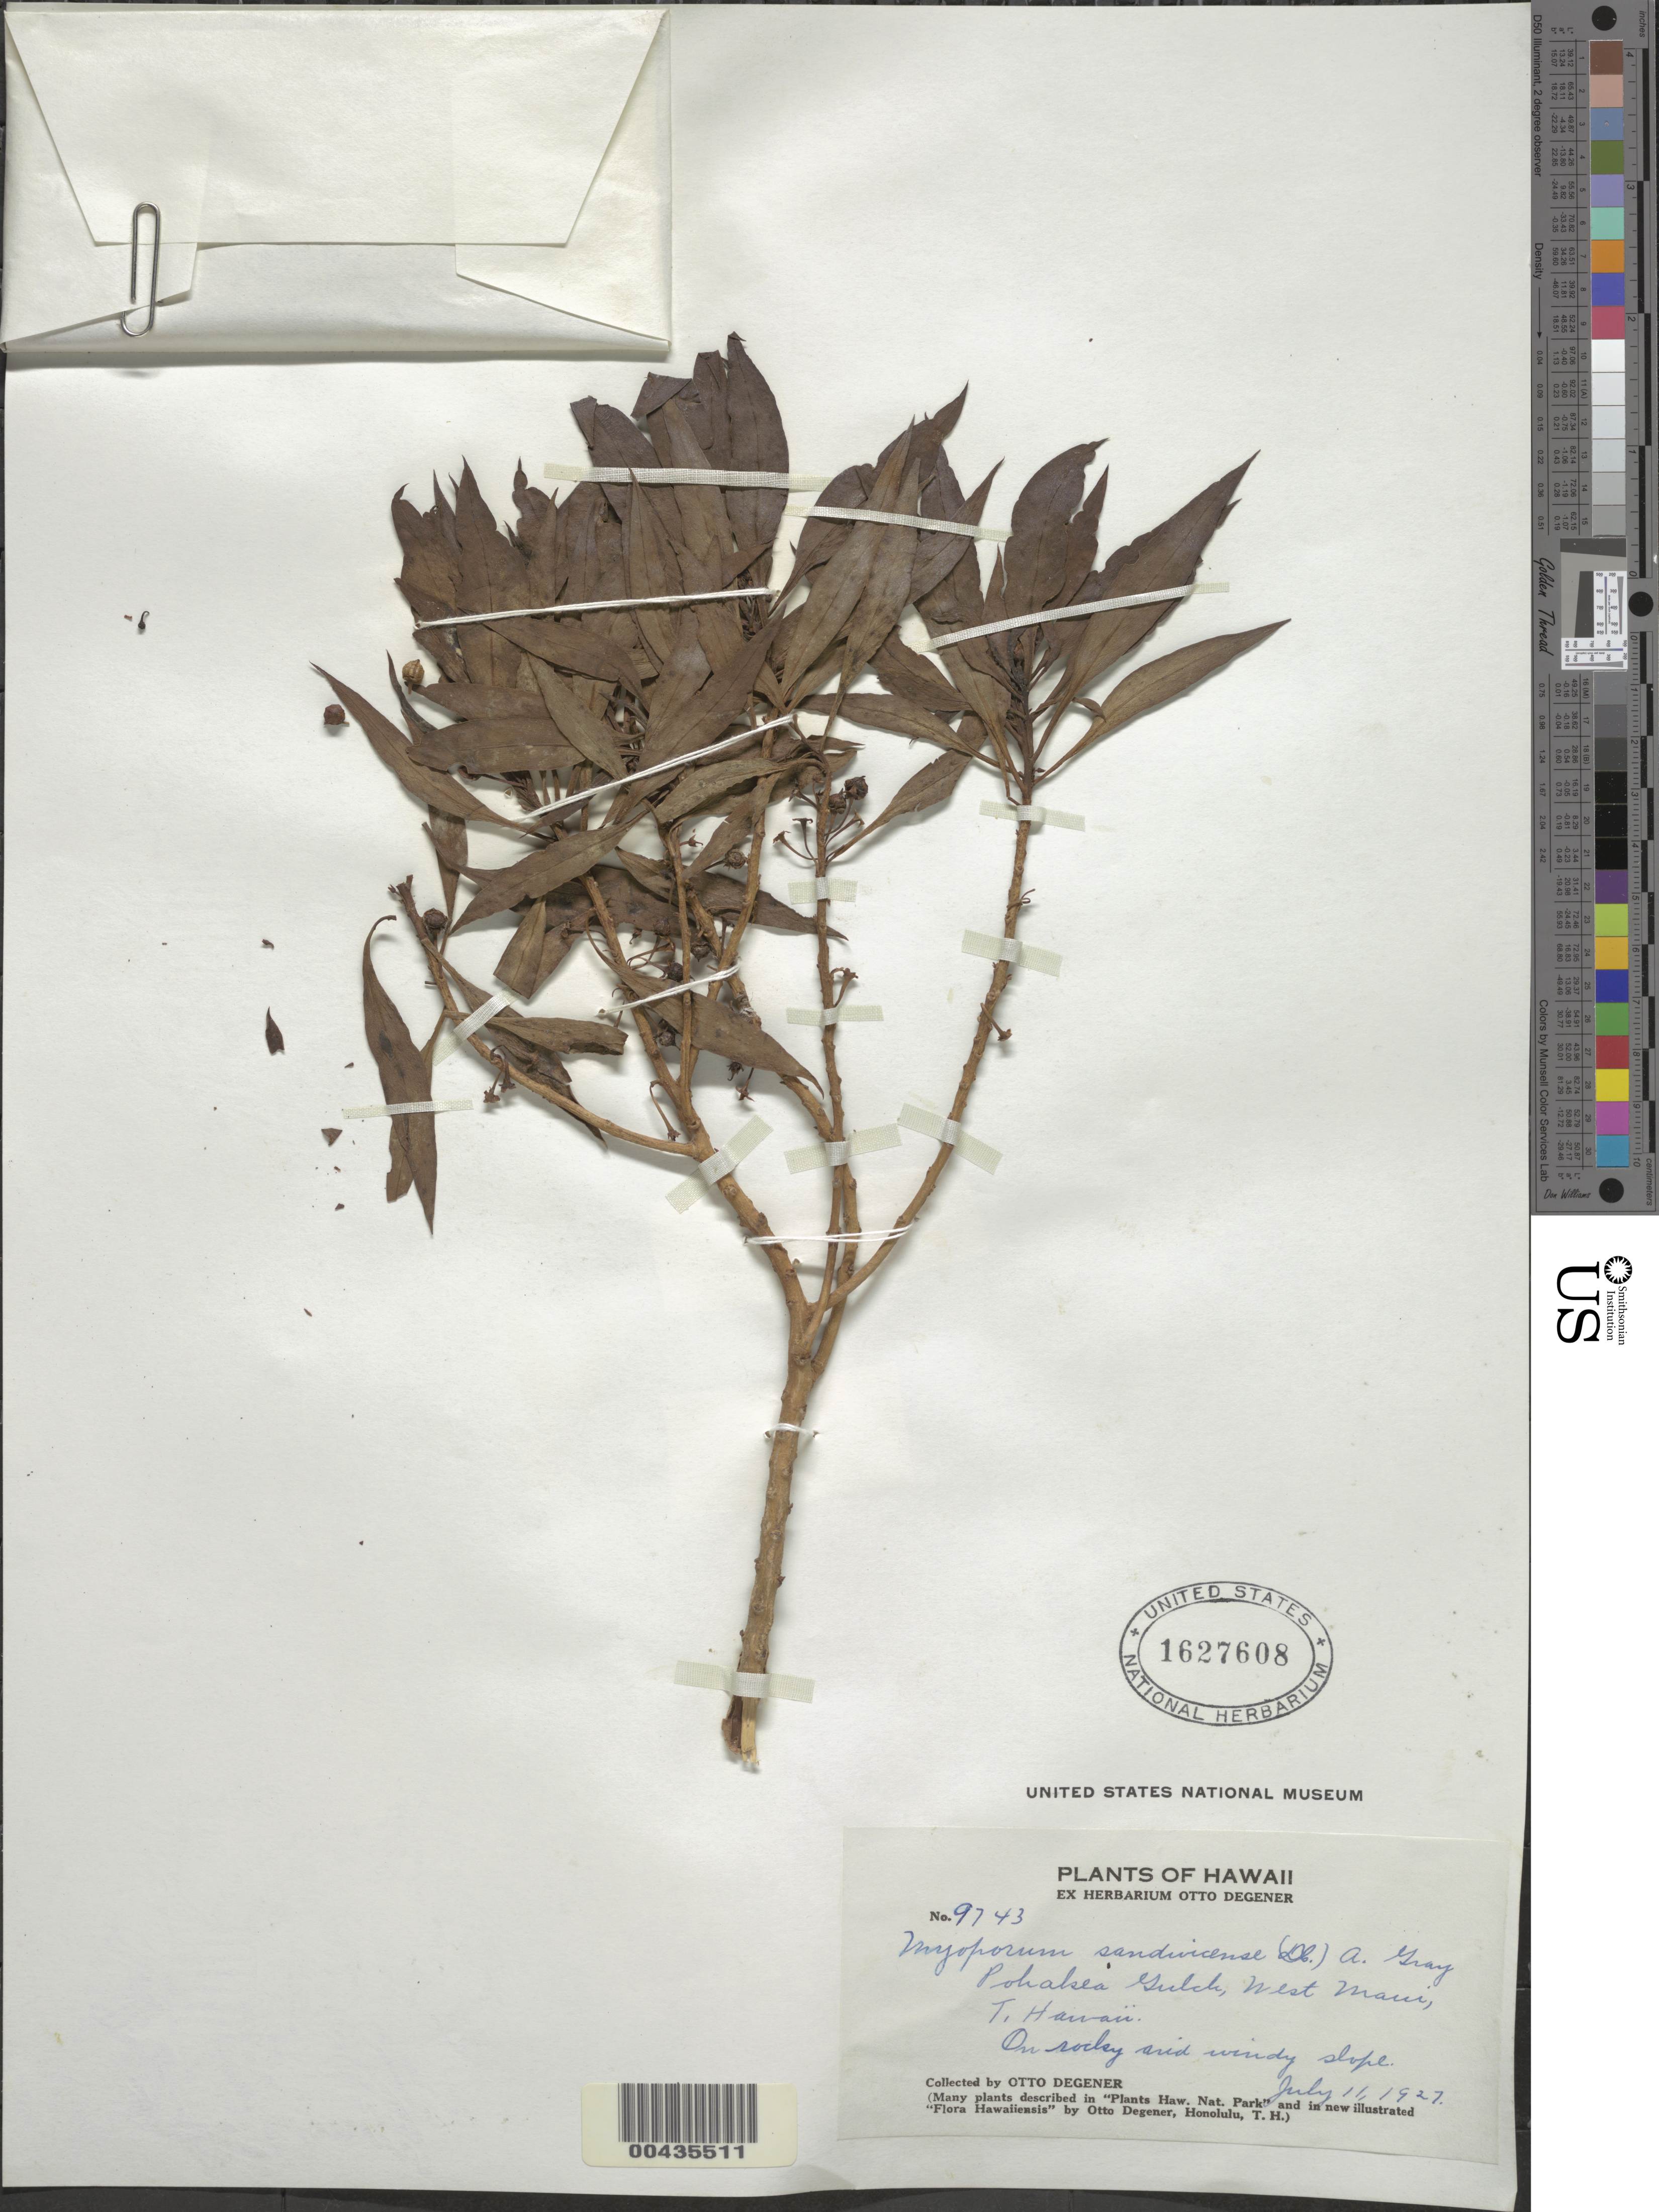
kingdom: Plantae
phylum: Tracheophyta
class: Magnoliopsida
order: Lamiales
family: Scrophulariaceae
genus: Myoporum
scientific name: Myoporum sandwicense subsp. sandwicense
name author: A. Gray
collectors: O. Degener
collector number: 9743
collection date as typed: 11 Jul 1927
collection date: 1927-07-11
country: United States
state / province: Hawaii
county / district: Maui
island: Maui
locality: Pohakea Gulch, W Maui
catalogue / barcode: US 1627608